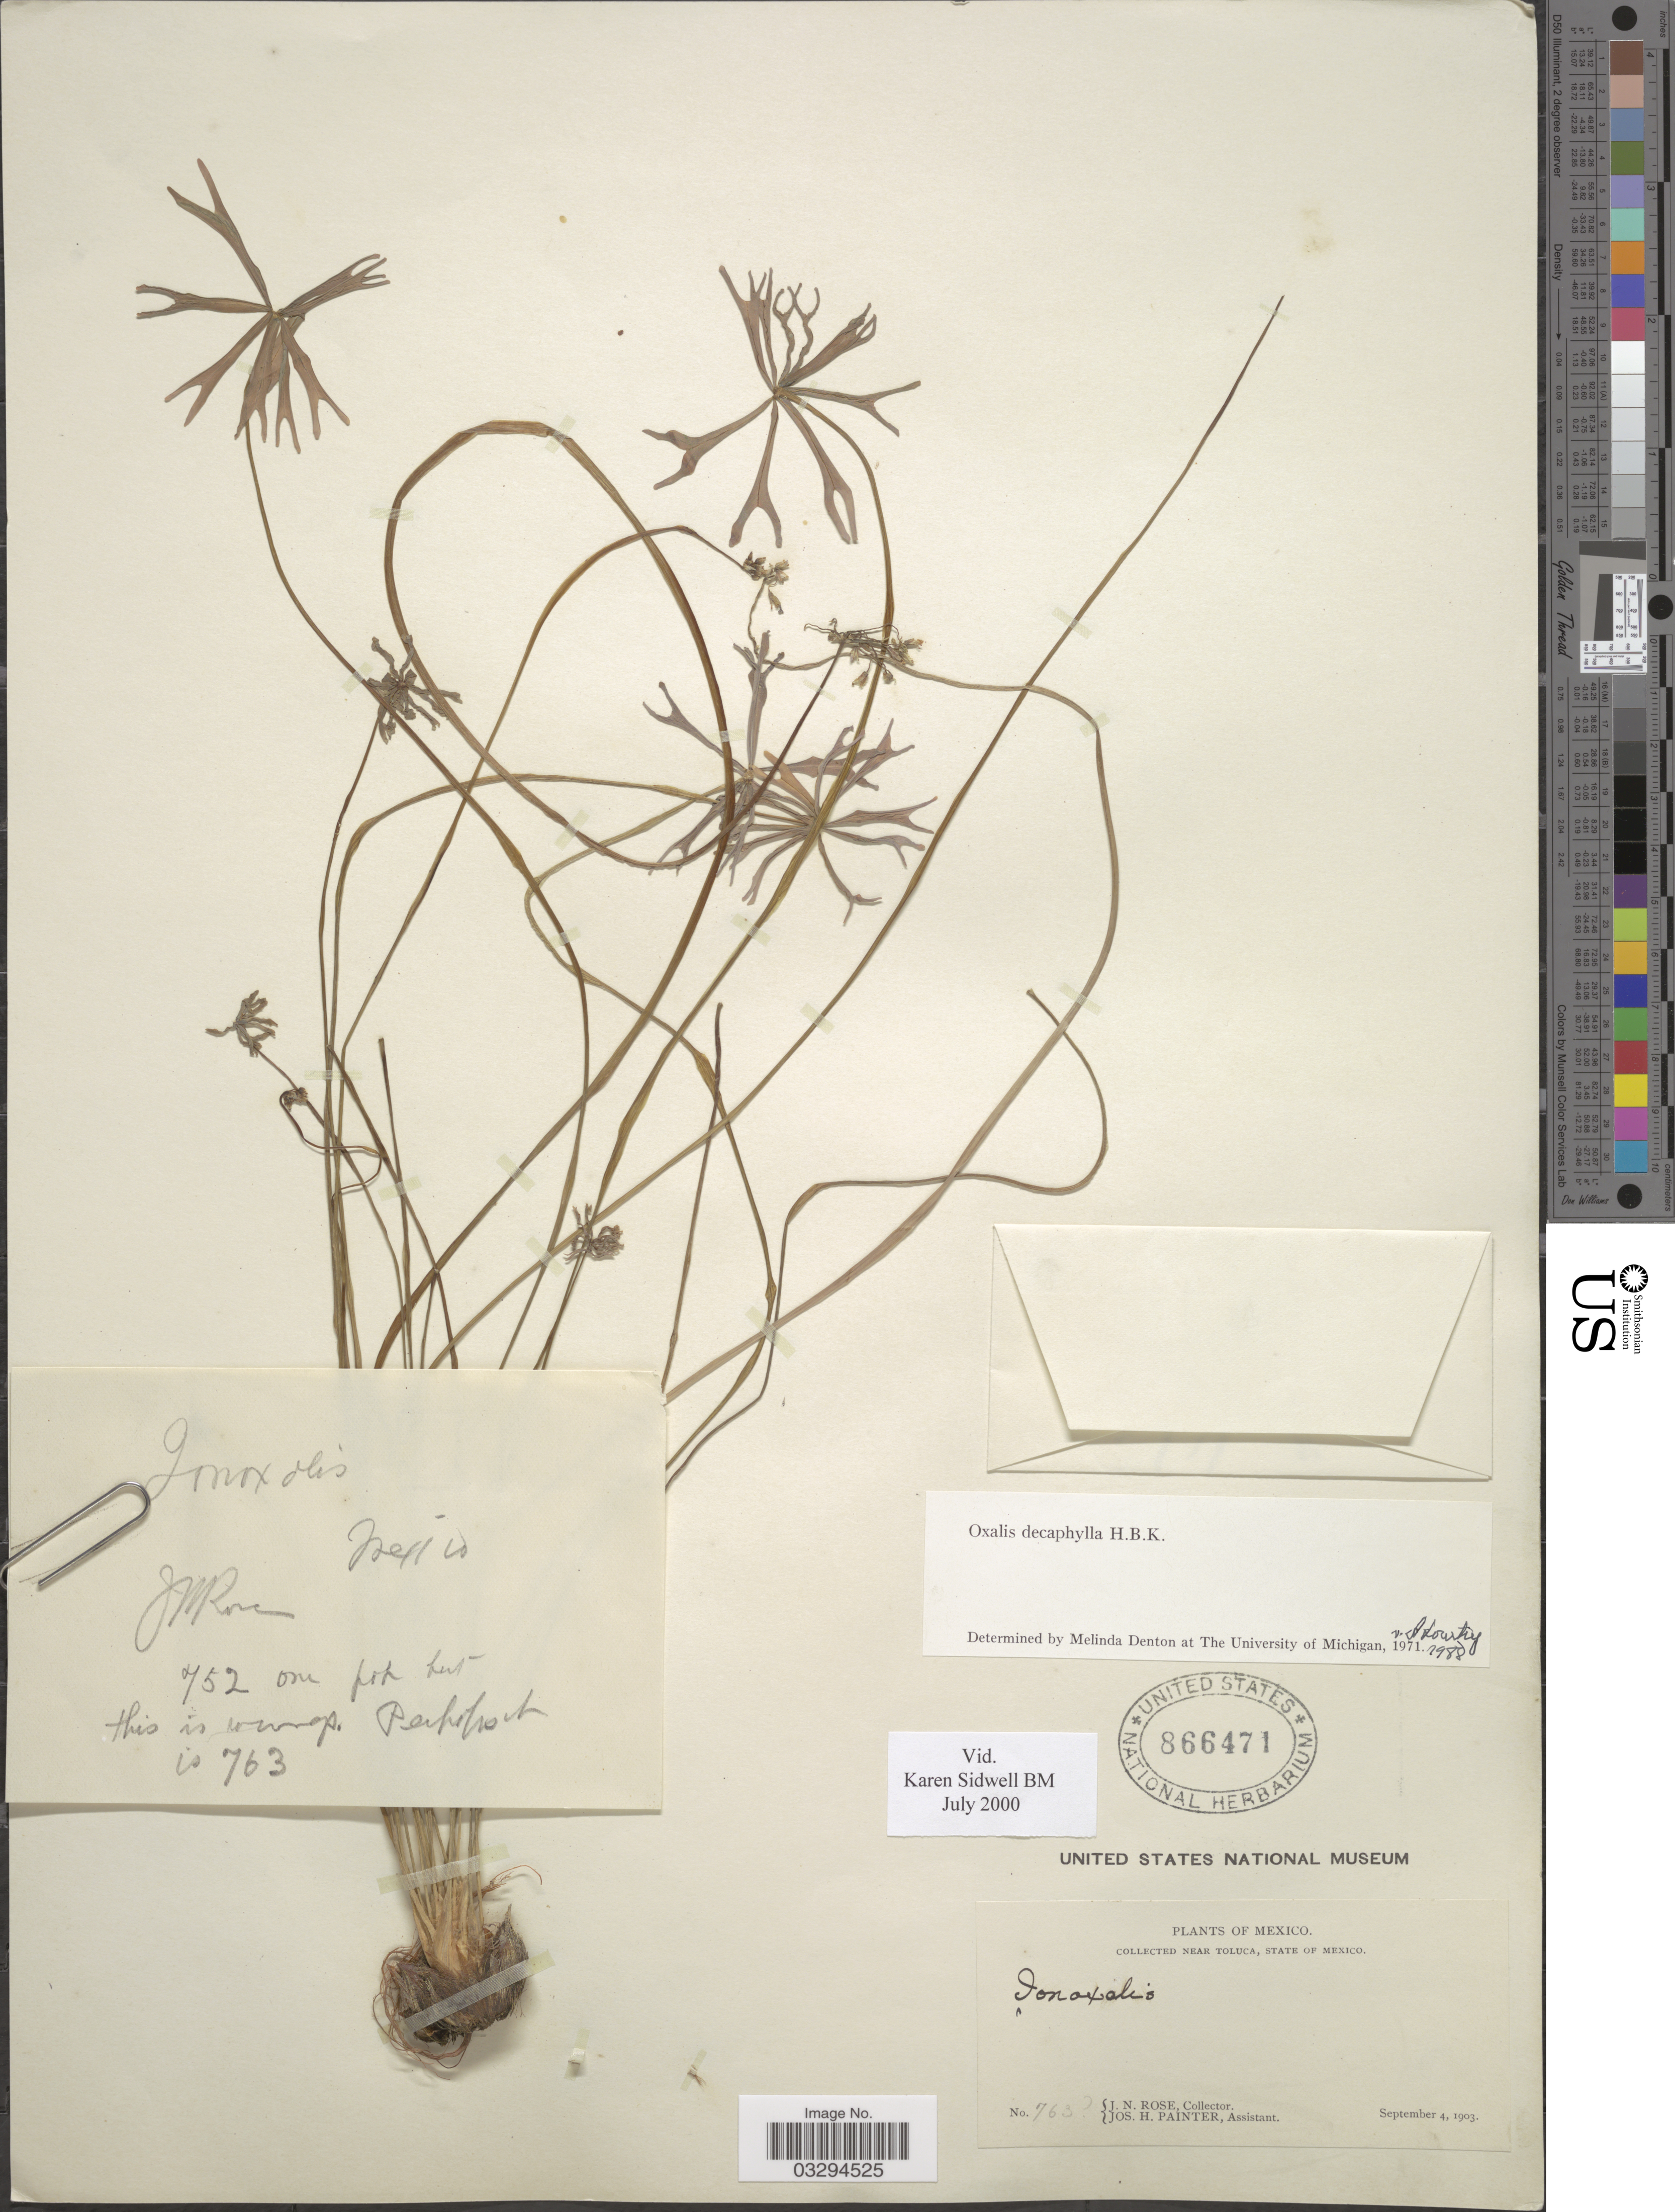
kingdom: Plantae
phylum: Tracheophyta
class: Magnoliopsida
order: Oxalidales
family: Oxalidaceae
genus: Oxalis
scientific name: Oxalis decaphylla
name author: Kunth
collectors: J. N. Rose & J. H. Painter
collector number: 763?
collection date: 1903-09-04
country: Mexico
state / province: México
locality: Near Toluca.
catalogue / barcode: US 866471